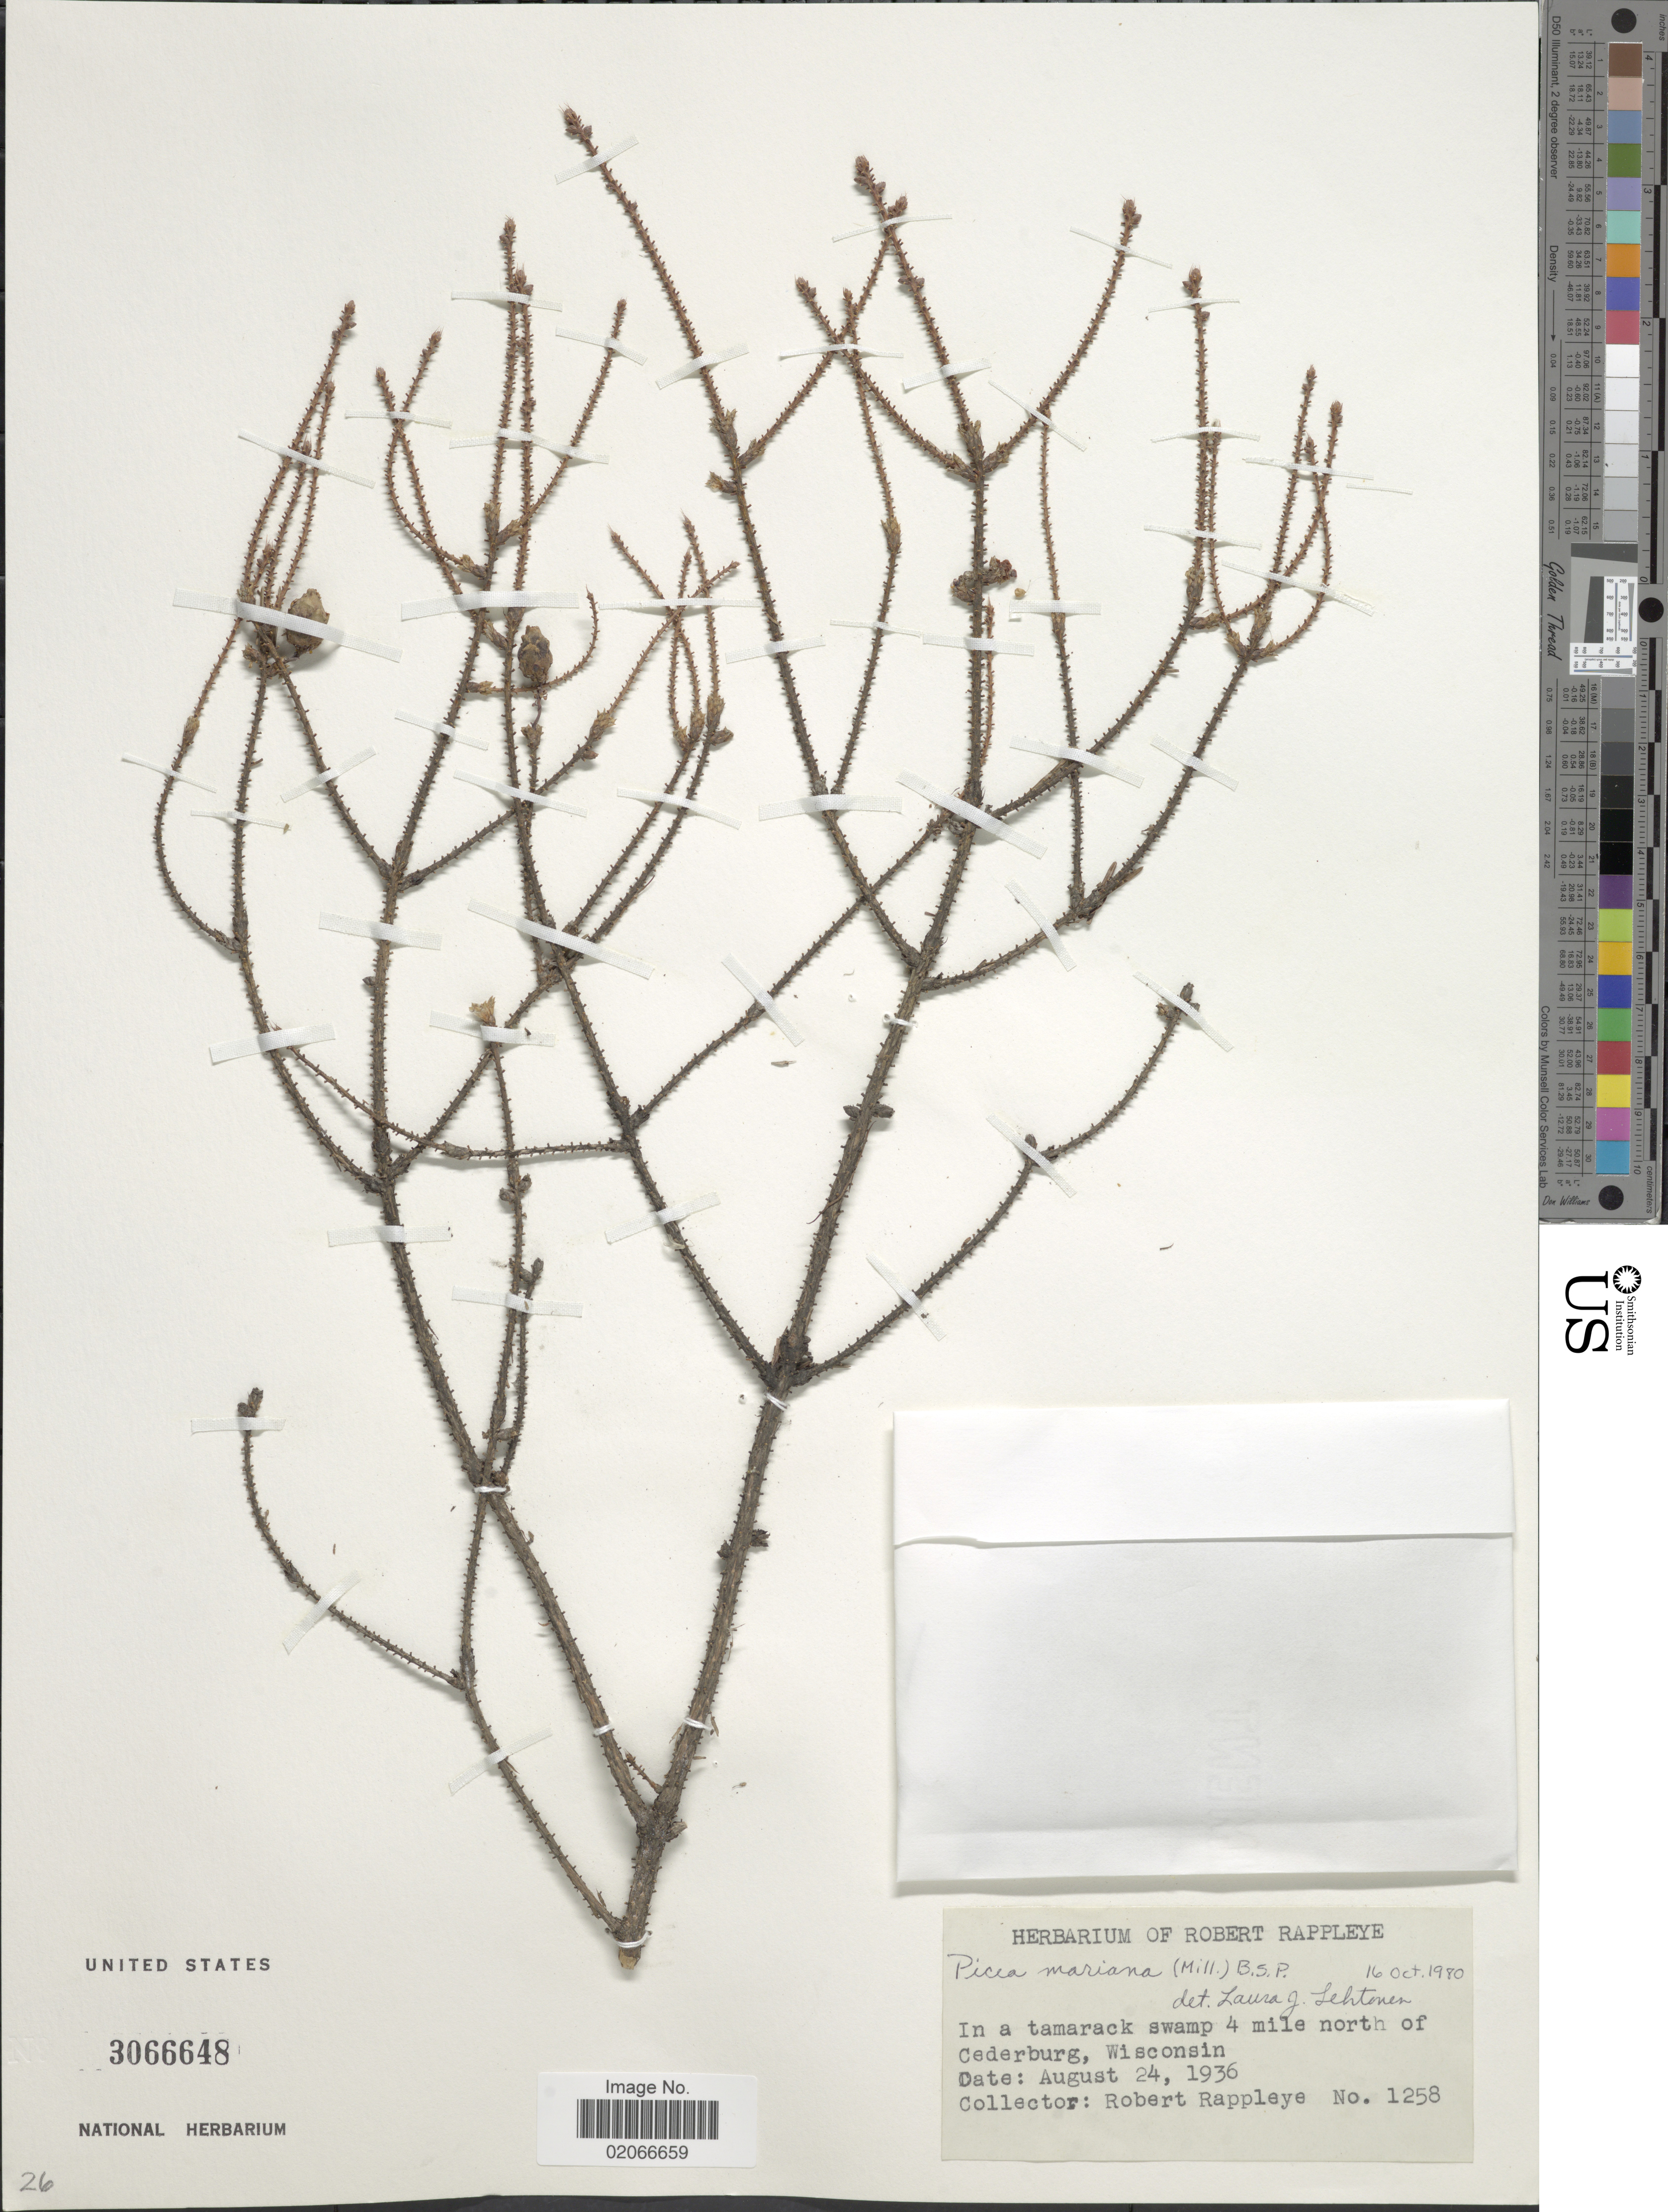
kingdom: Plantae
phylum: Tracheophyta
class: Pinopsida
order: Pinales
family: Pinaceae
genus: Picea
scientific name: Picea mariana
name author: (Mill.) Britton, Stearns & Poggenb.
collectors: R. Rappleye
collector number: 1258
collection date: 1936-08-24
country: United States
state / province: Wisconsin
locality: Swamp 4 mile north of Cederburg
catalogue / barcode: US 3066648